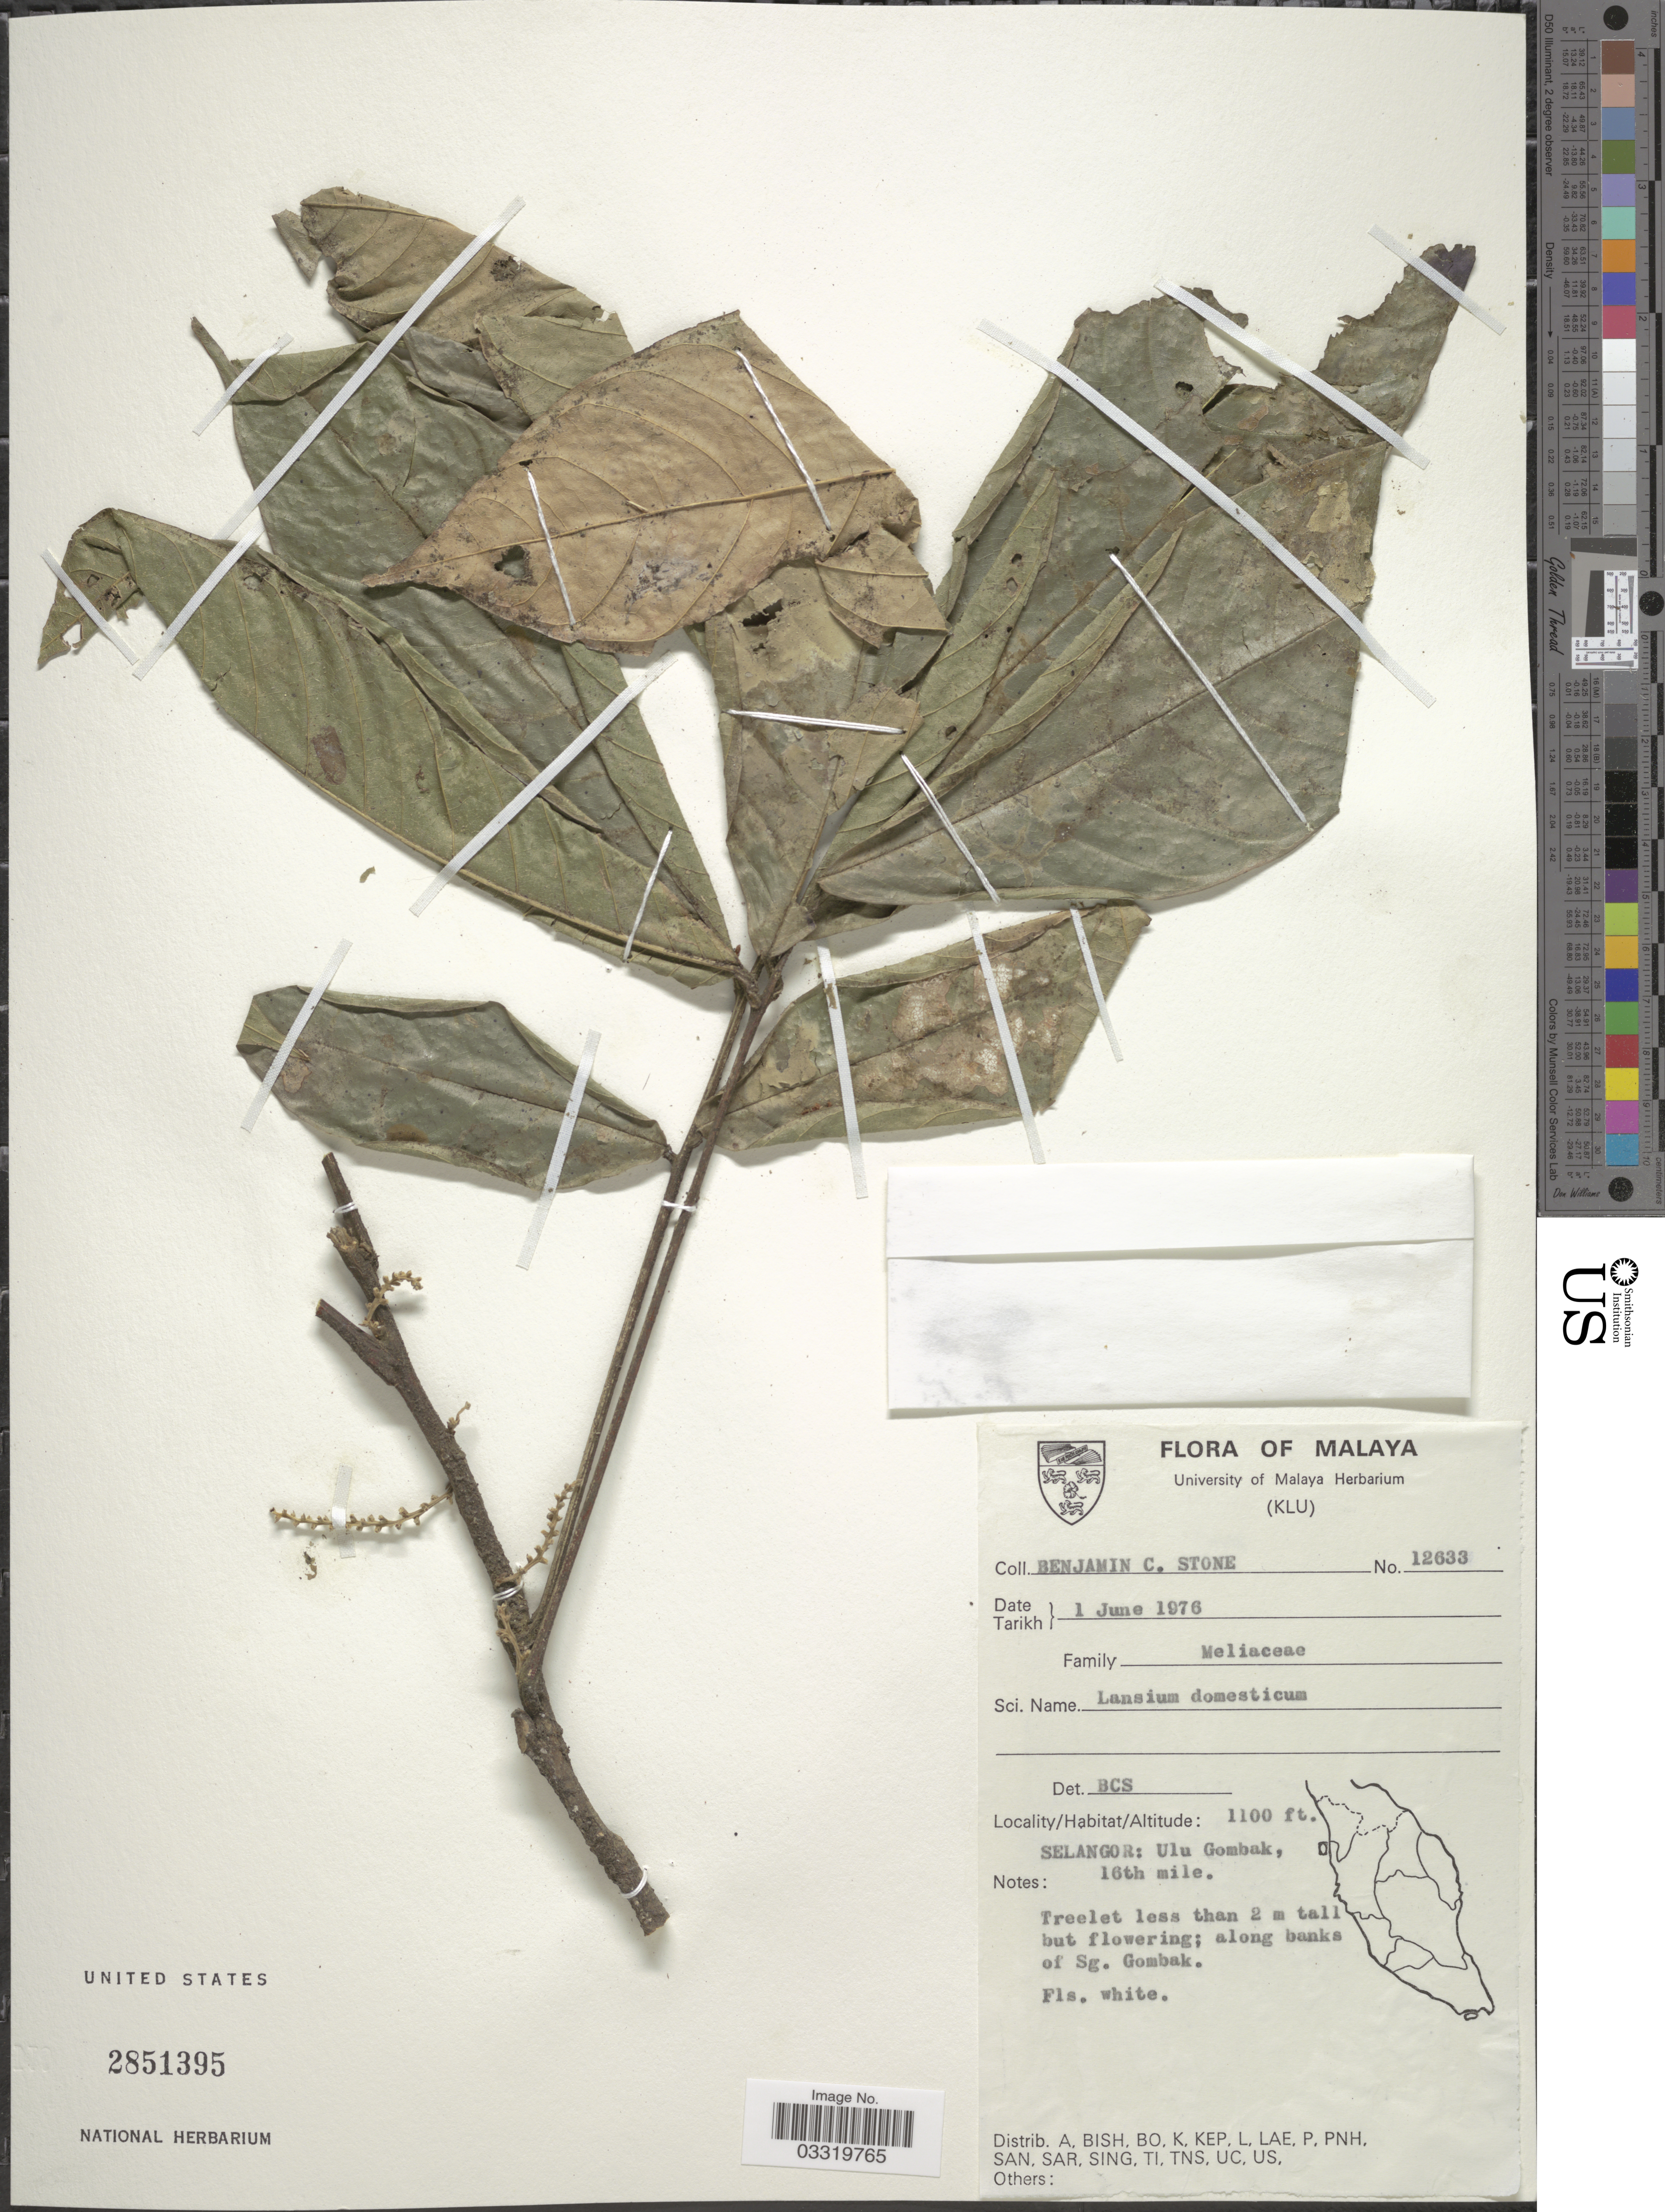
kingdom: Plantae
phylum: Tracheophyta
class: Magnoliopsida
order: Sapindales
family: Meliaceae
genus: Lansium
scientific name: Lansium domesticum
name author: Corrêa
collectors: B. C. Stone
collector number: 12633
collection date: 1976-06-01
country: Malaysia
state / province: Selangor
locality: Malaya, Ulu Gombak, 16th mile.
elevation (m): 335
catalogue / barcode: US 2851395